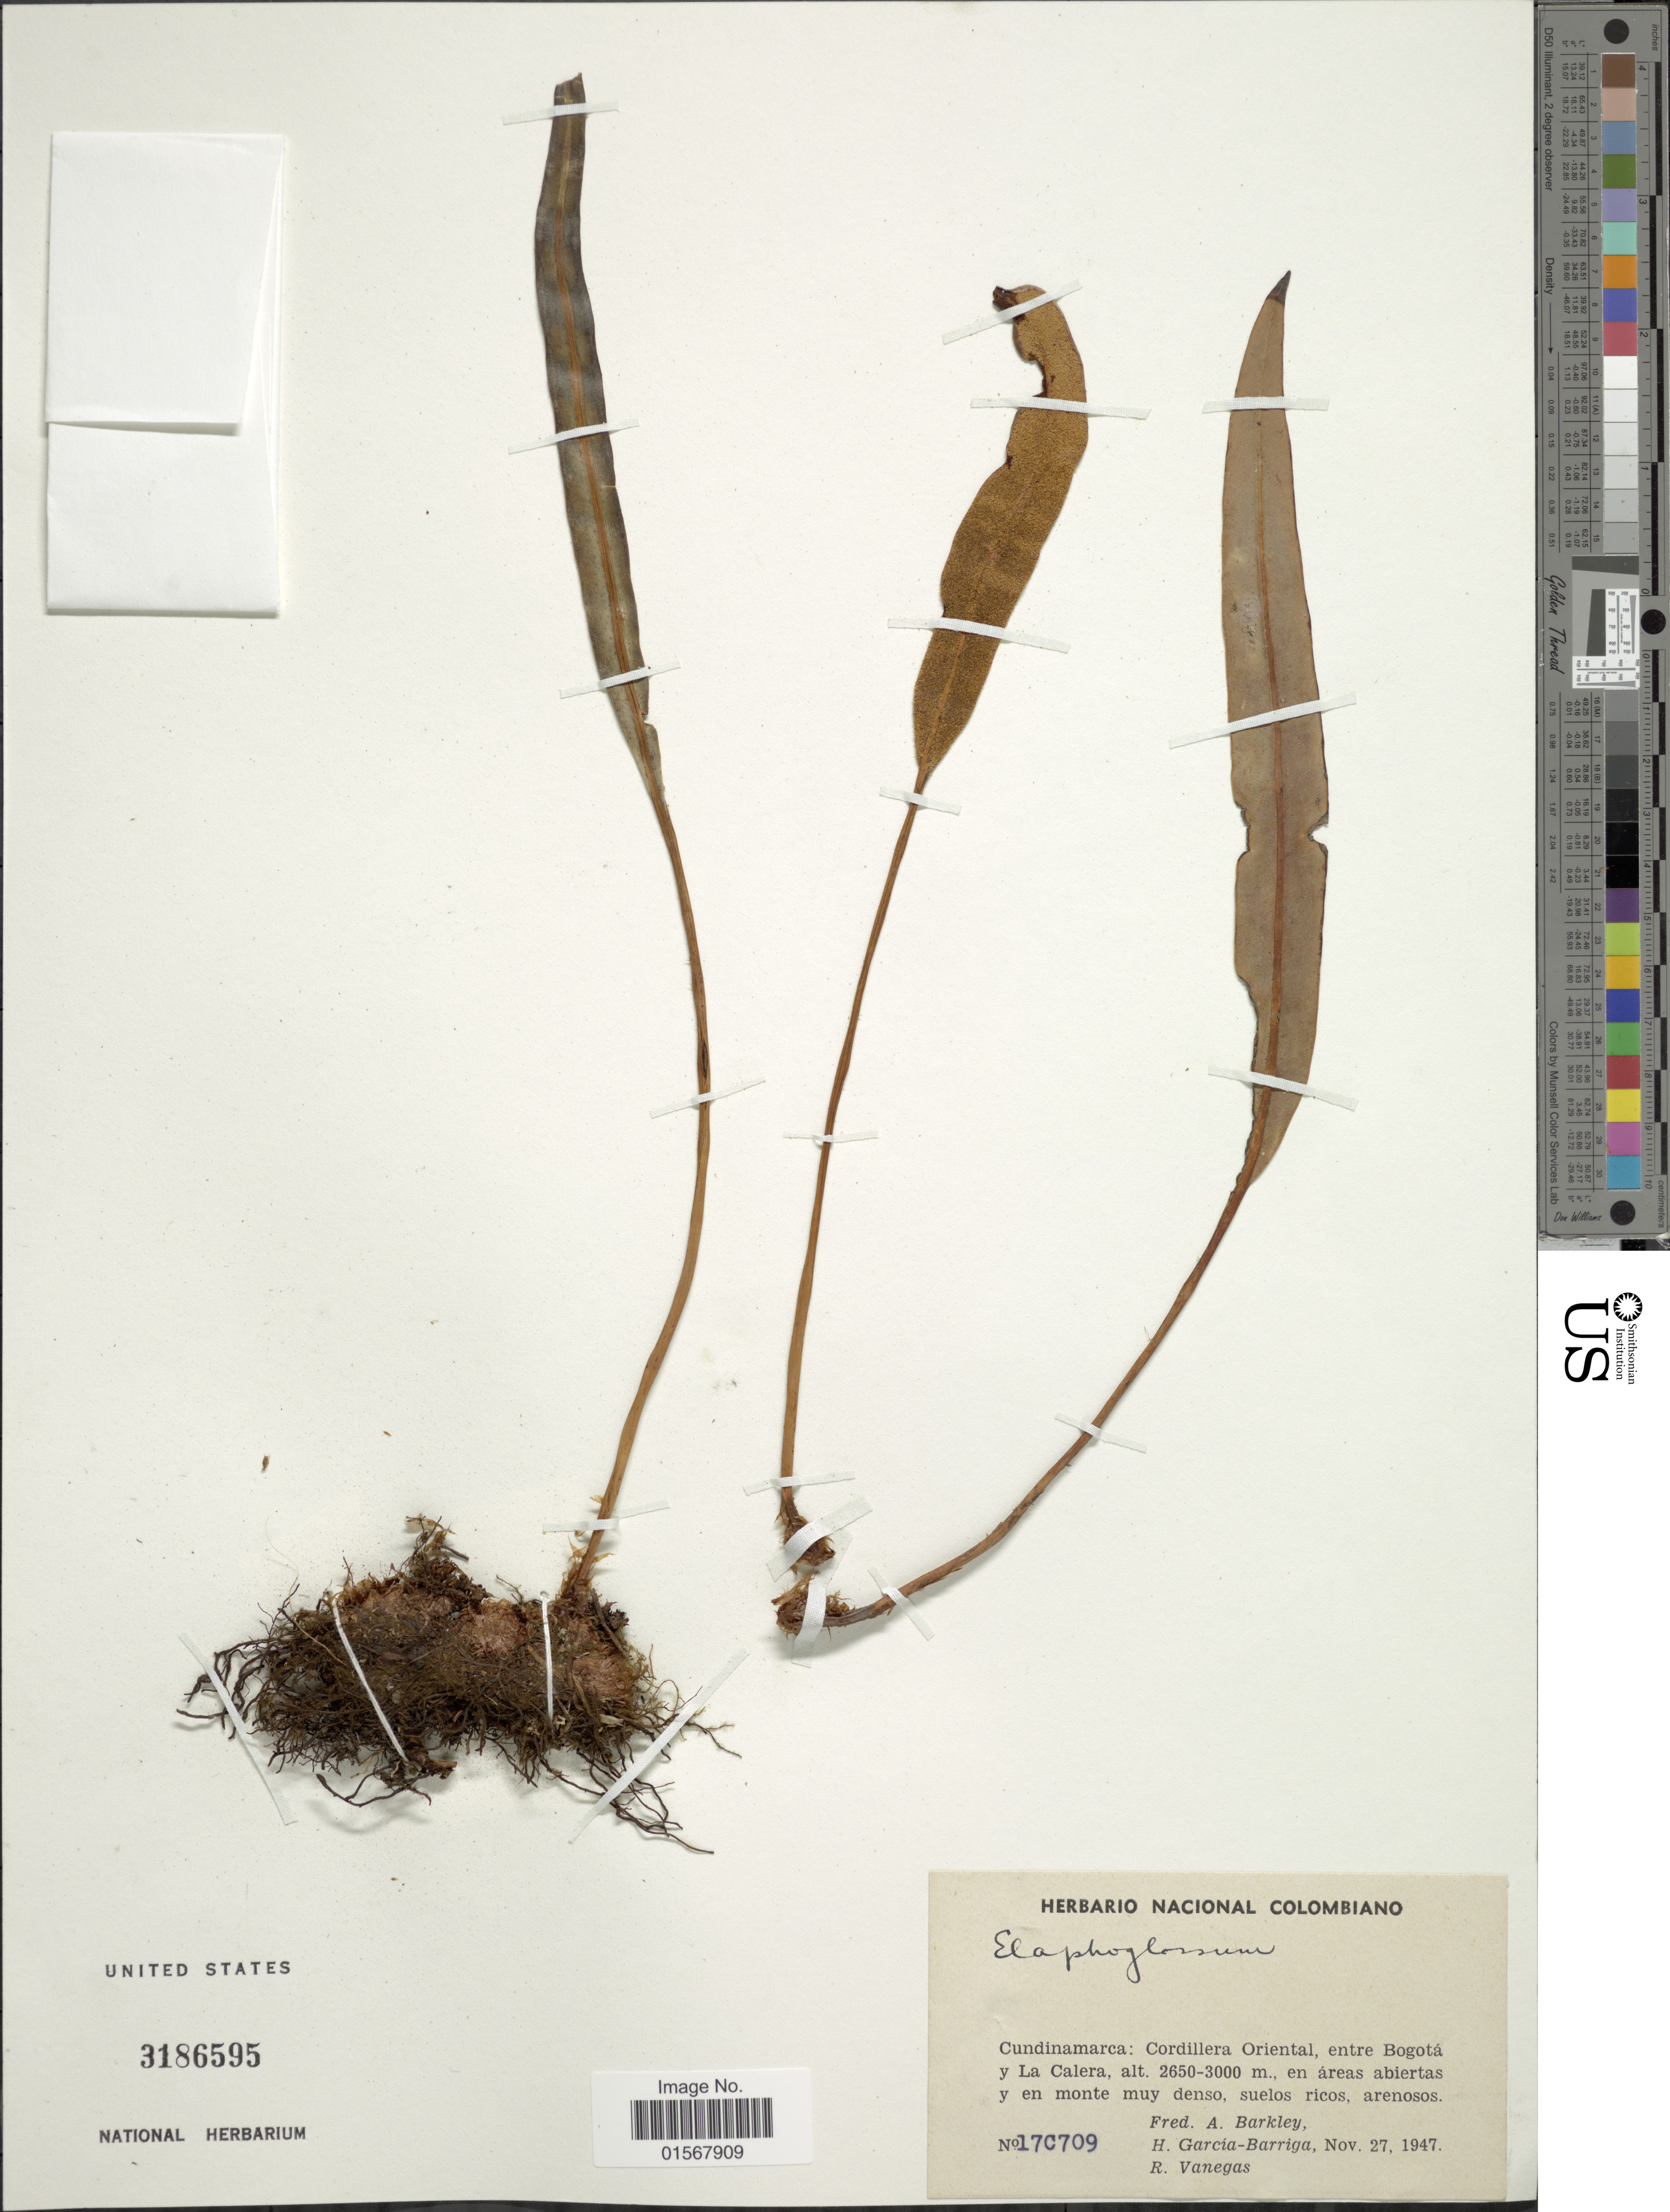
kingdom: Plantae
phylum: Tracheophyta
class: Polypodiopsida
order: Polypodiales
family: Dryopteridaceae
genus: Elaphoglossum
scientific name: Elaphoglossum sp.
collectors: F. A. Barkley, H. García Barriga & R. Vanegas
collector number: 17c709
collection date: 1947-11-27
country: Colombia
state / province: Cundinamarca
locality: Cundinamarca: Cordillera Oriental, entre Bogota y La Calera, en areas abiertas y en monte muy denso, suelos ricos, arenosos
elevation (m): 2650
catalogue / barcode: US 3186595